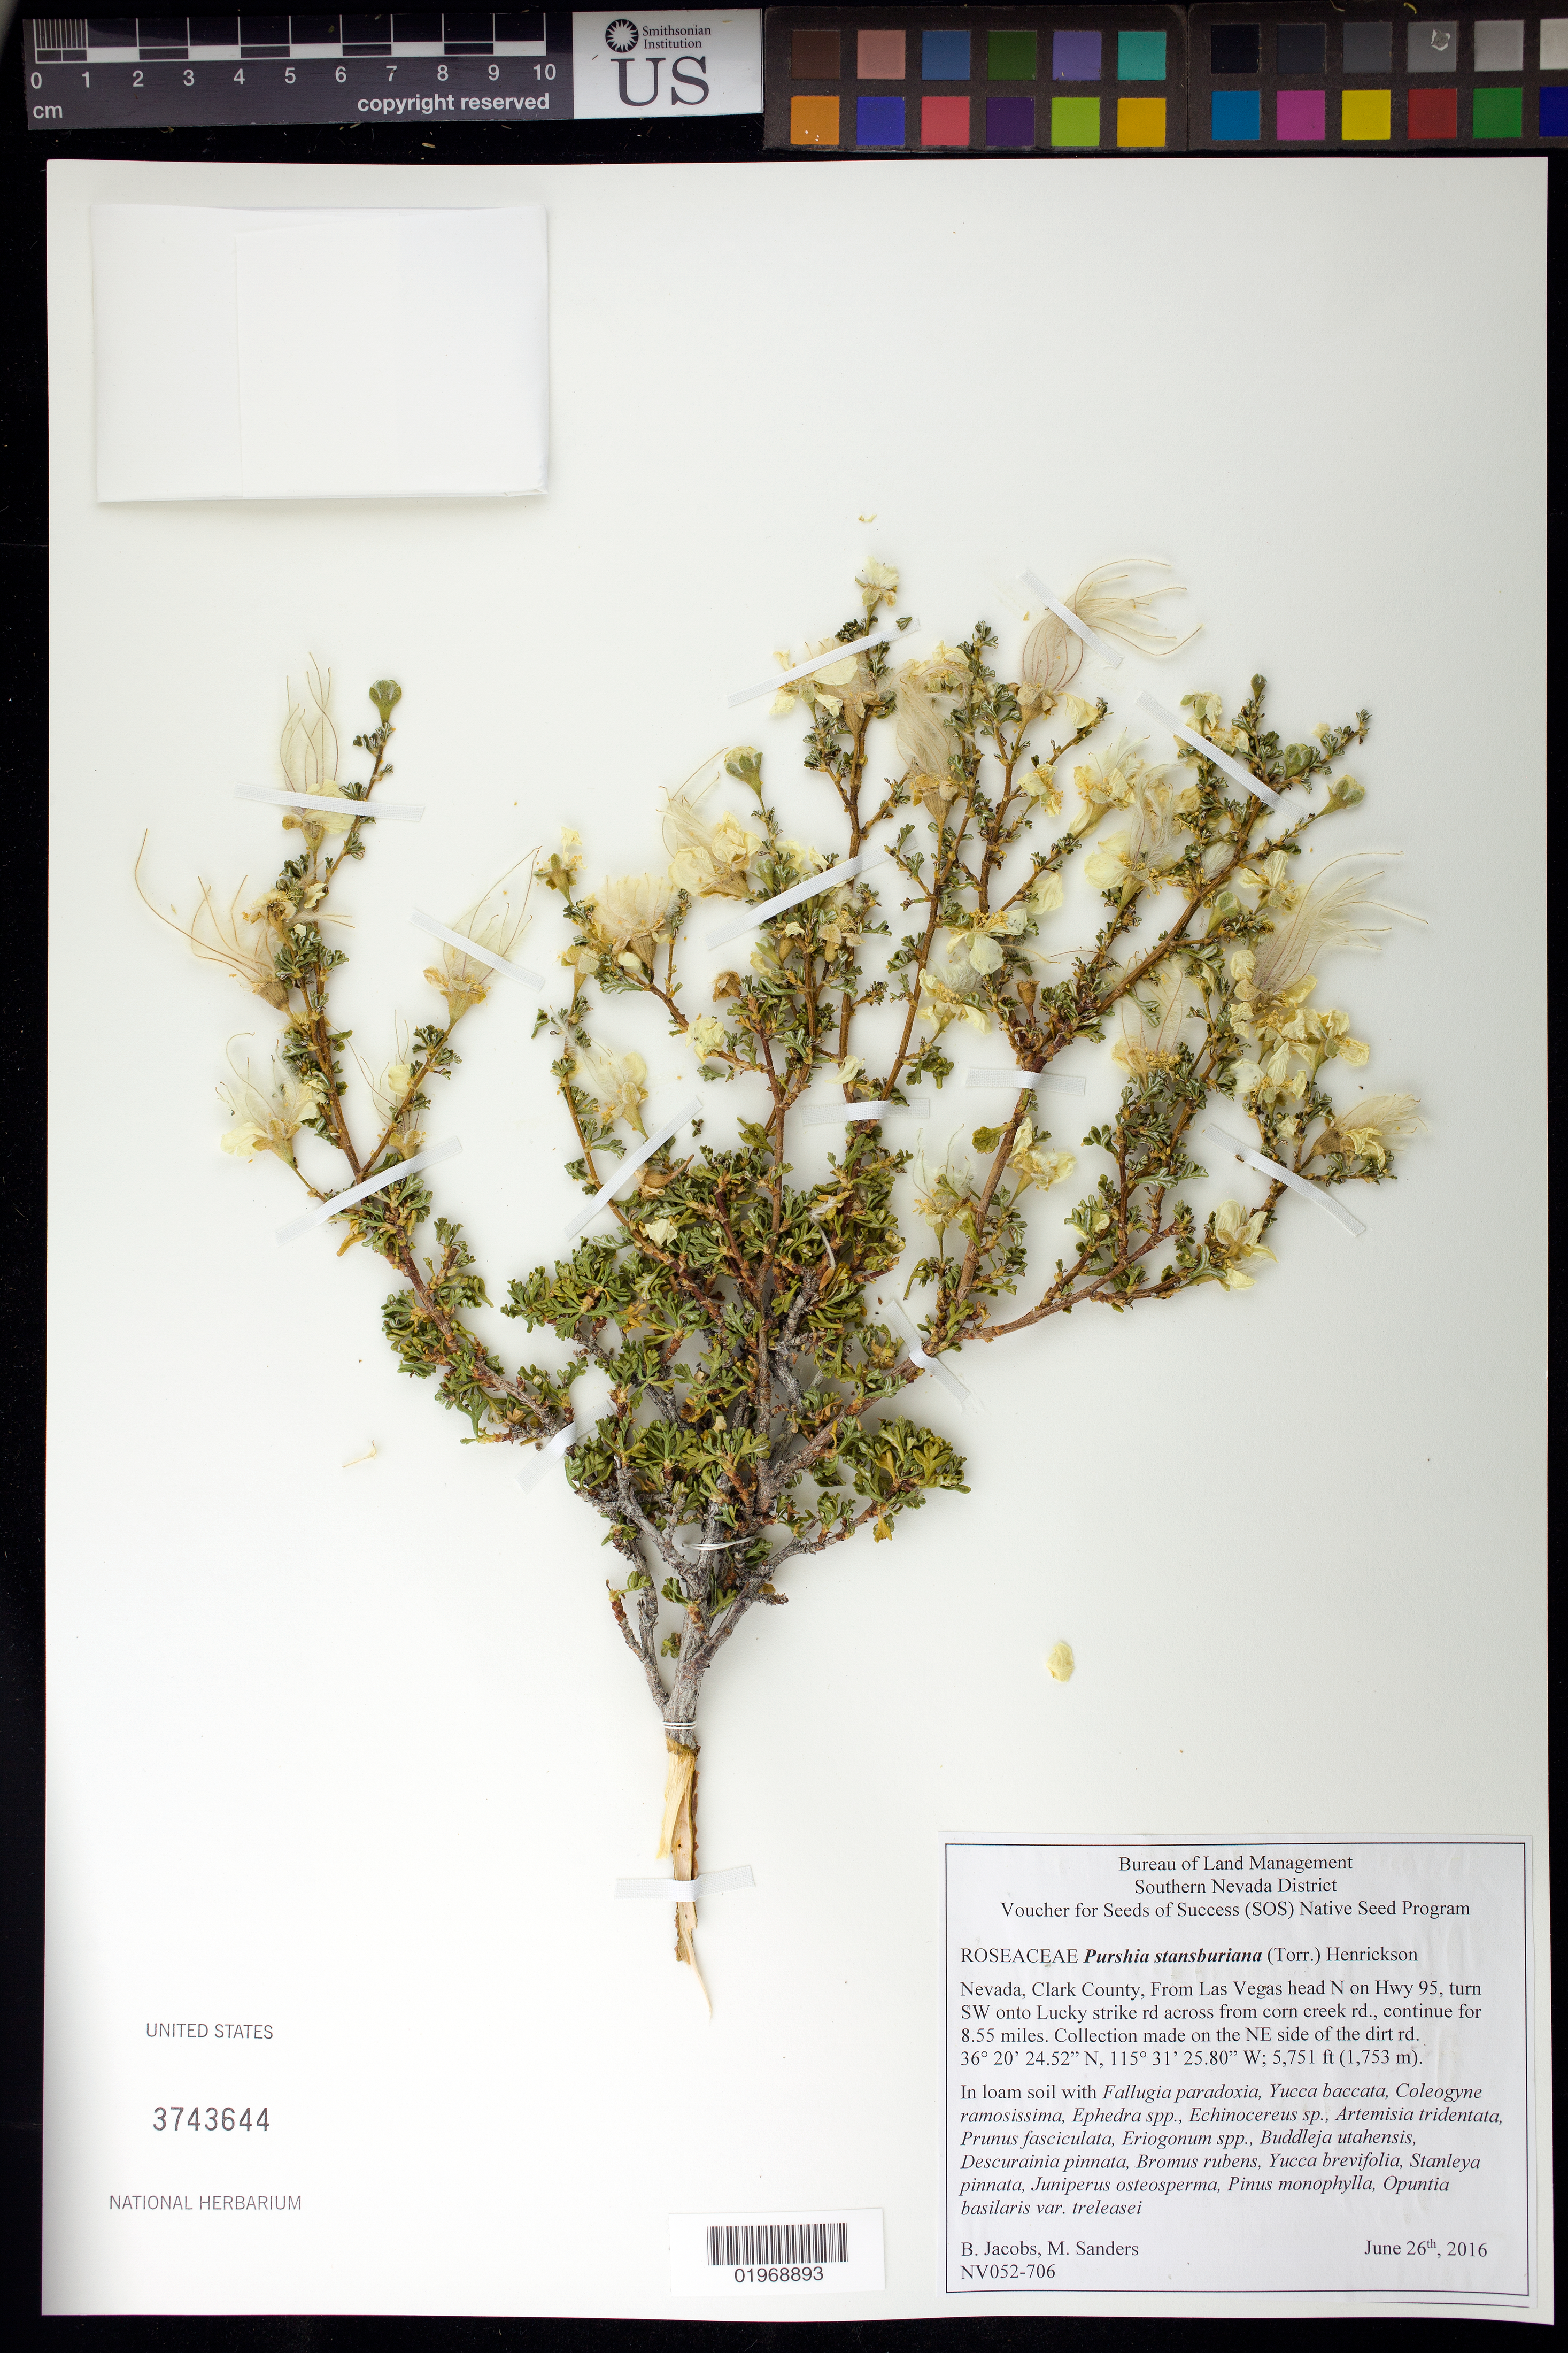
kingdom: Plantae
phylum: Tracheophyta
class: Magnoliopsida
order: Rosales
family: Rosaceae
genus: Purshia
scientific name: Purshia stansburyana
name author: (Torr.) Henrickson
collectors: B. Jacobs & M. Sanders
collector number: NV052-706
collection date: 2017-06-26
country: United States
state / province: Nevada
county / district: Clark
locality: Lucky straike rd across from corn creek rd. for 8.55 miles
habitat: In loam soil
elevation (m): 534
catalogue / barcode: US 3743644